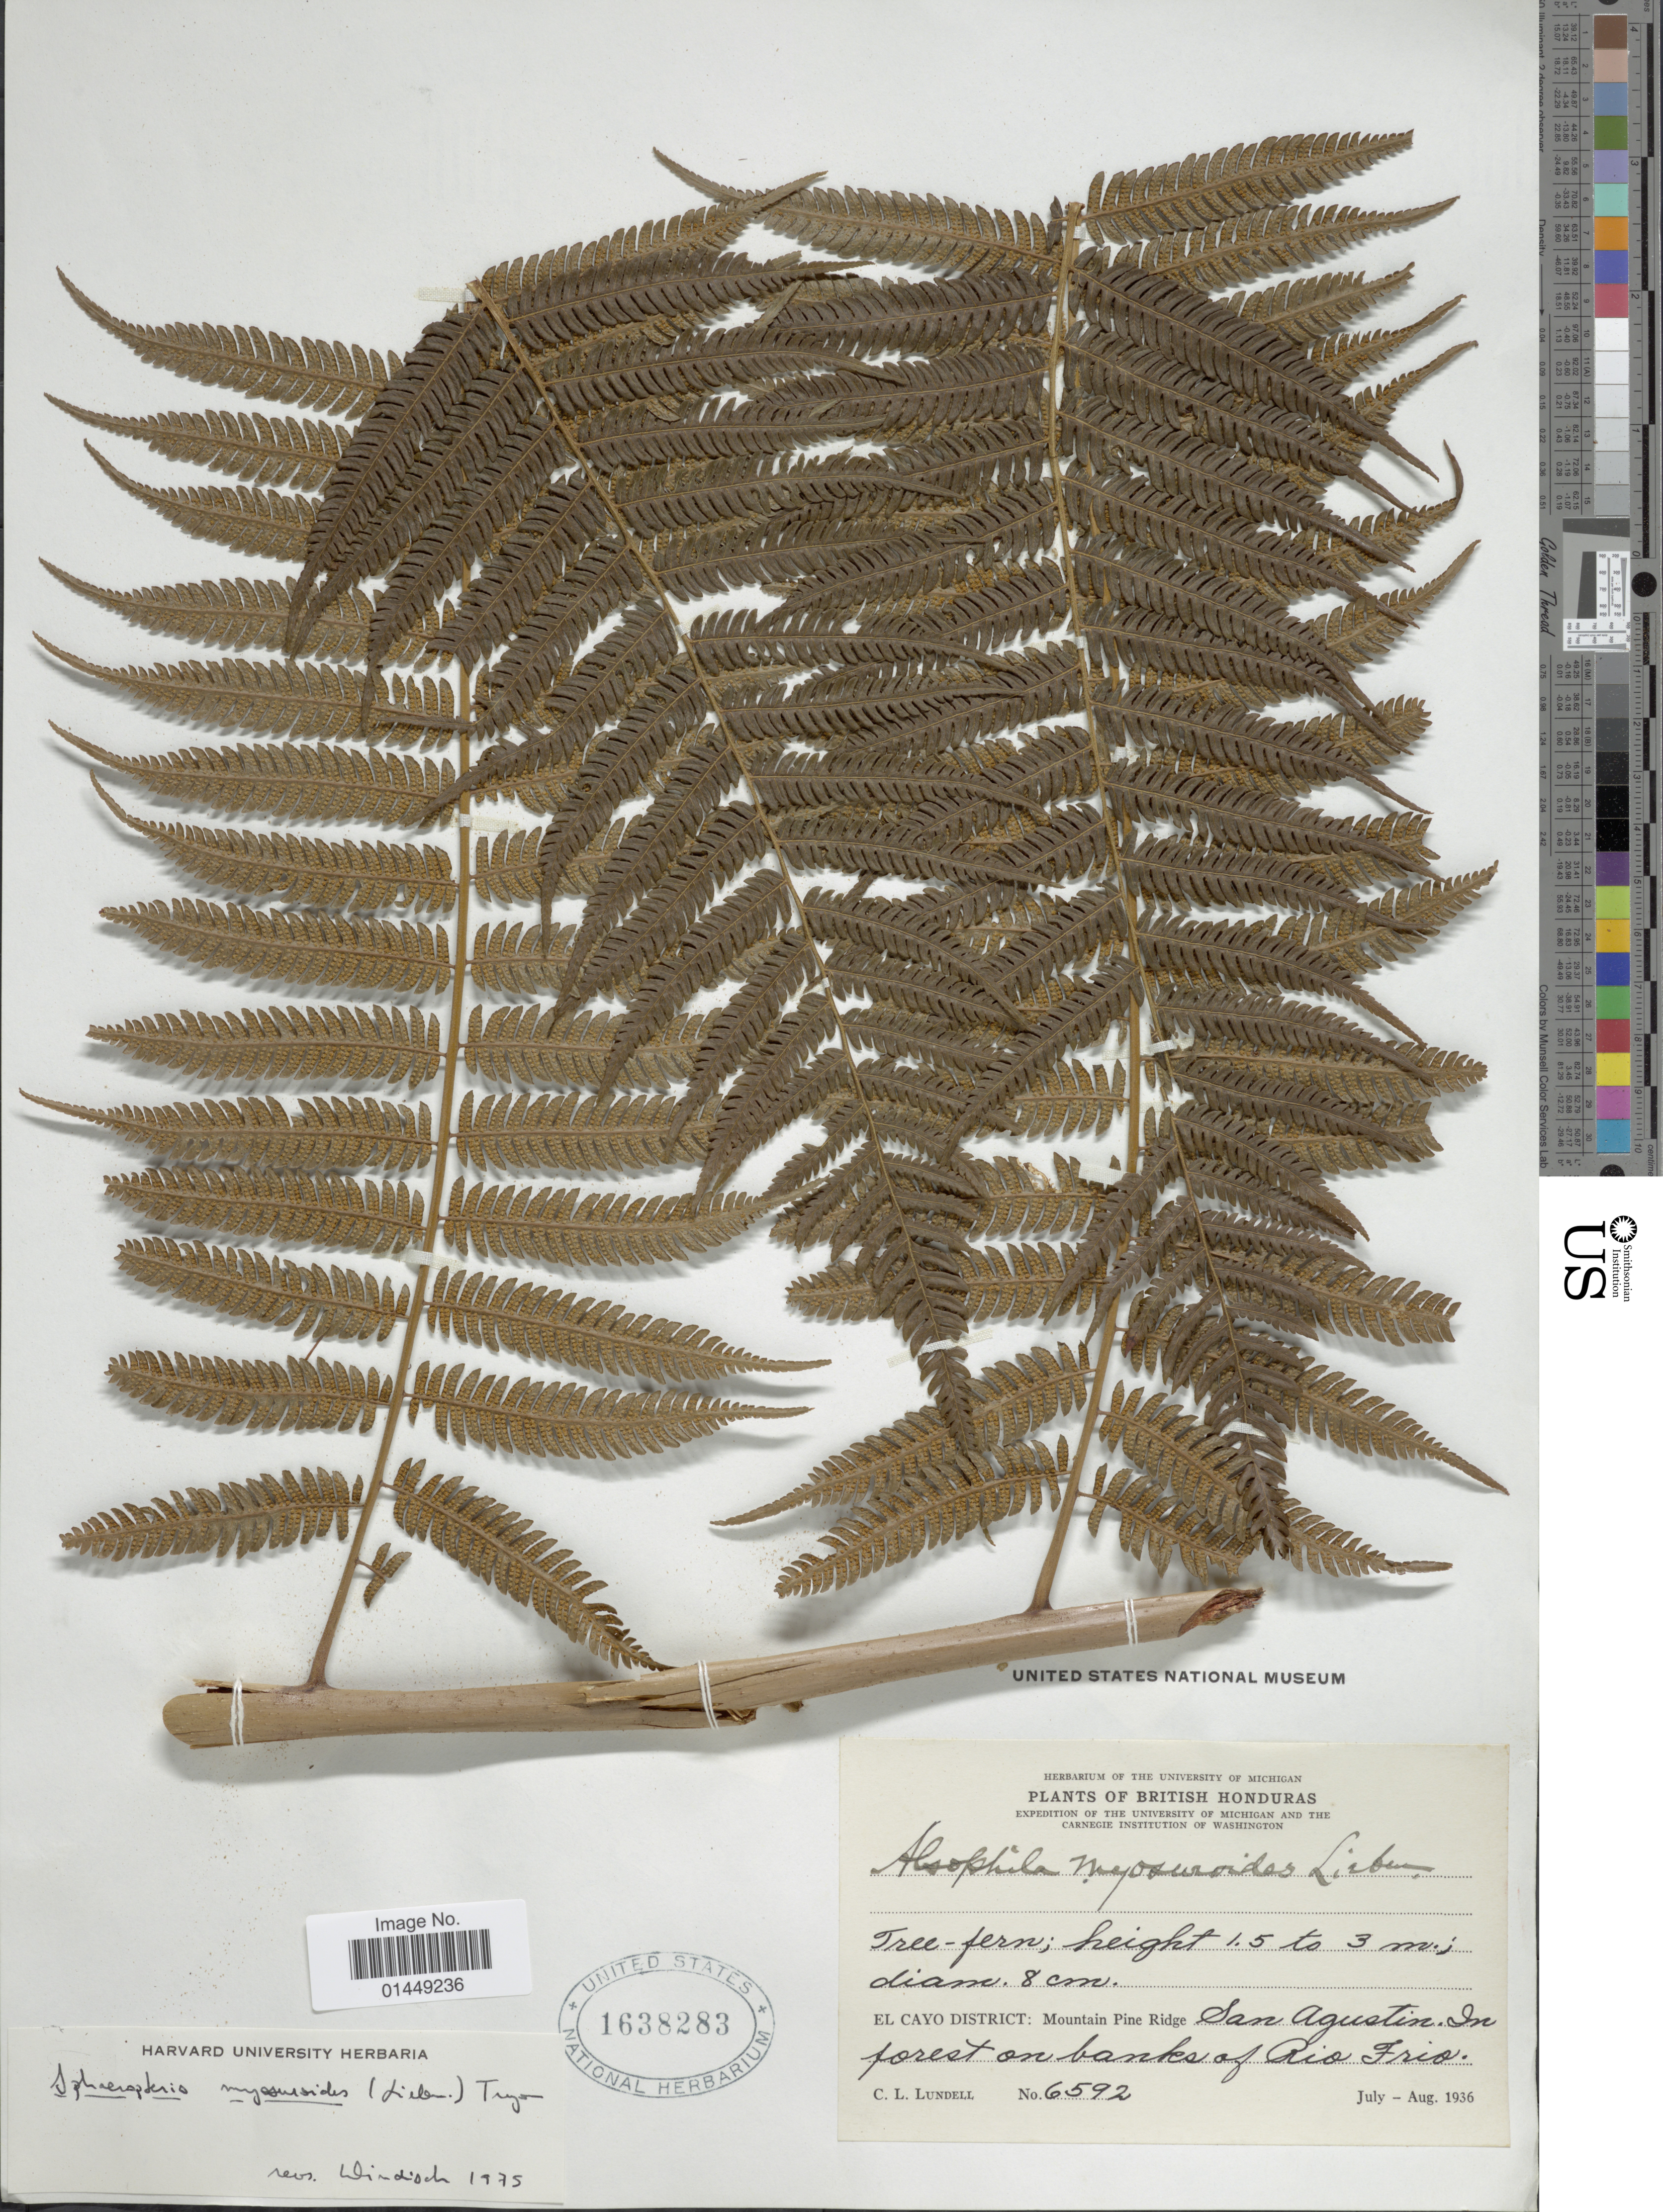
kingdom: Plantae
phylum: Tracheophyta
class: Polypodiopsida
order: Cyatheales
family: Cyatheaceae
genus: Cyathea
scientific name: Cyathea myosuriodes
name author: (Liebm.) Domin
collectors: C. L. Lundell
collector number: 6592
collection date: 1936-07/1936-08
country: Belize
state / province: Cayo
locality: El Cayo District: Mountain Pine Ridge. San Agustin. In forest on banks of Rio Frio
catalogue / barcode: US 1638283